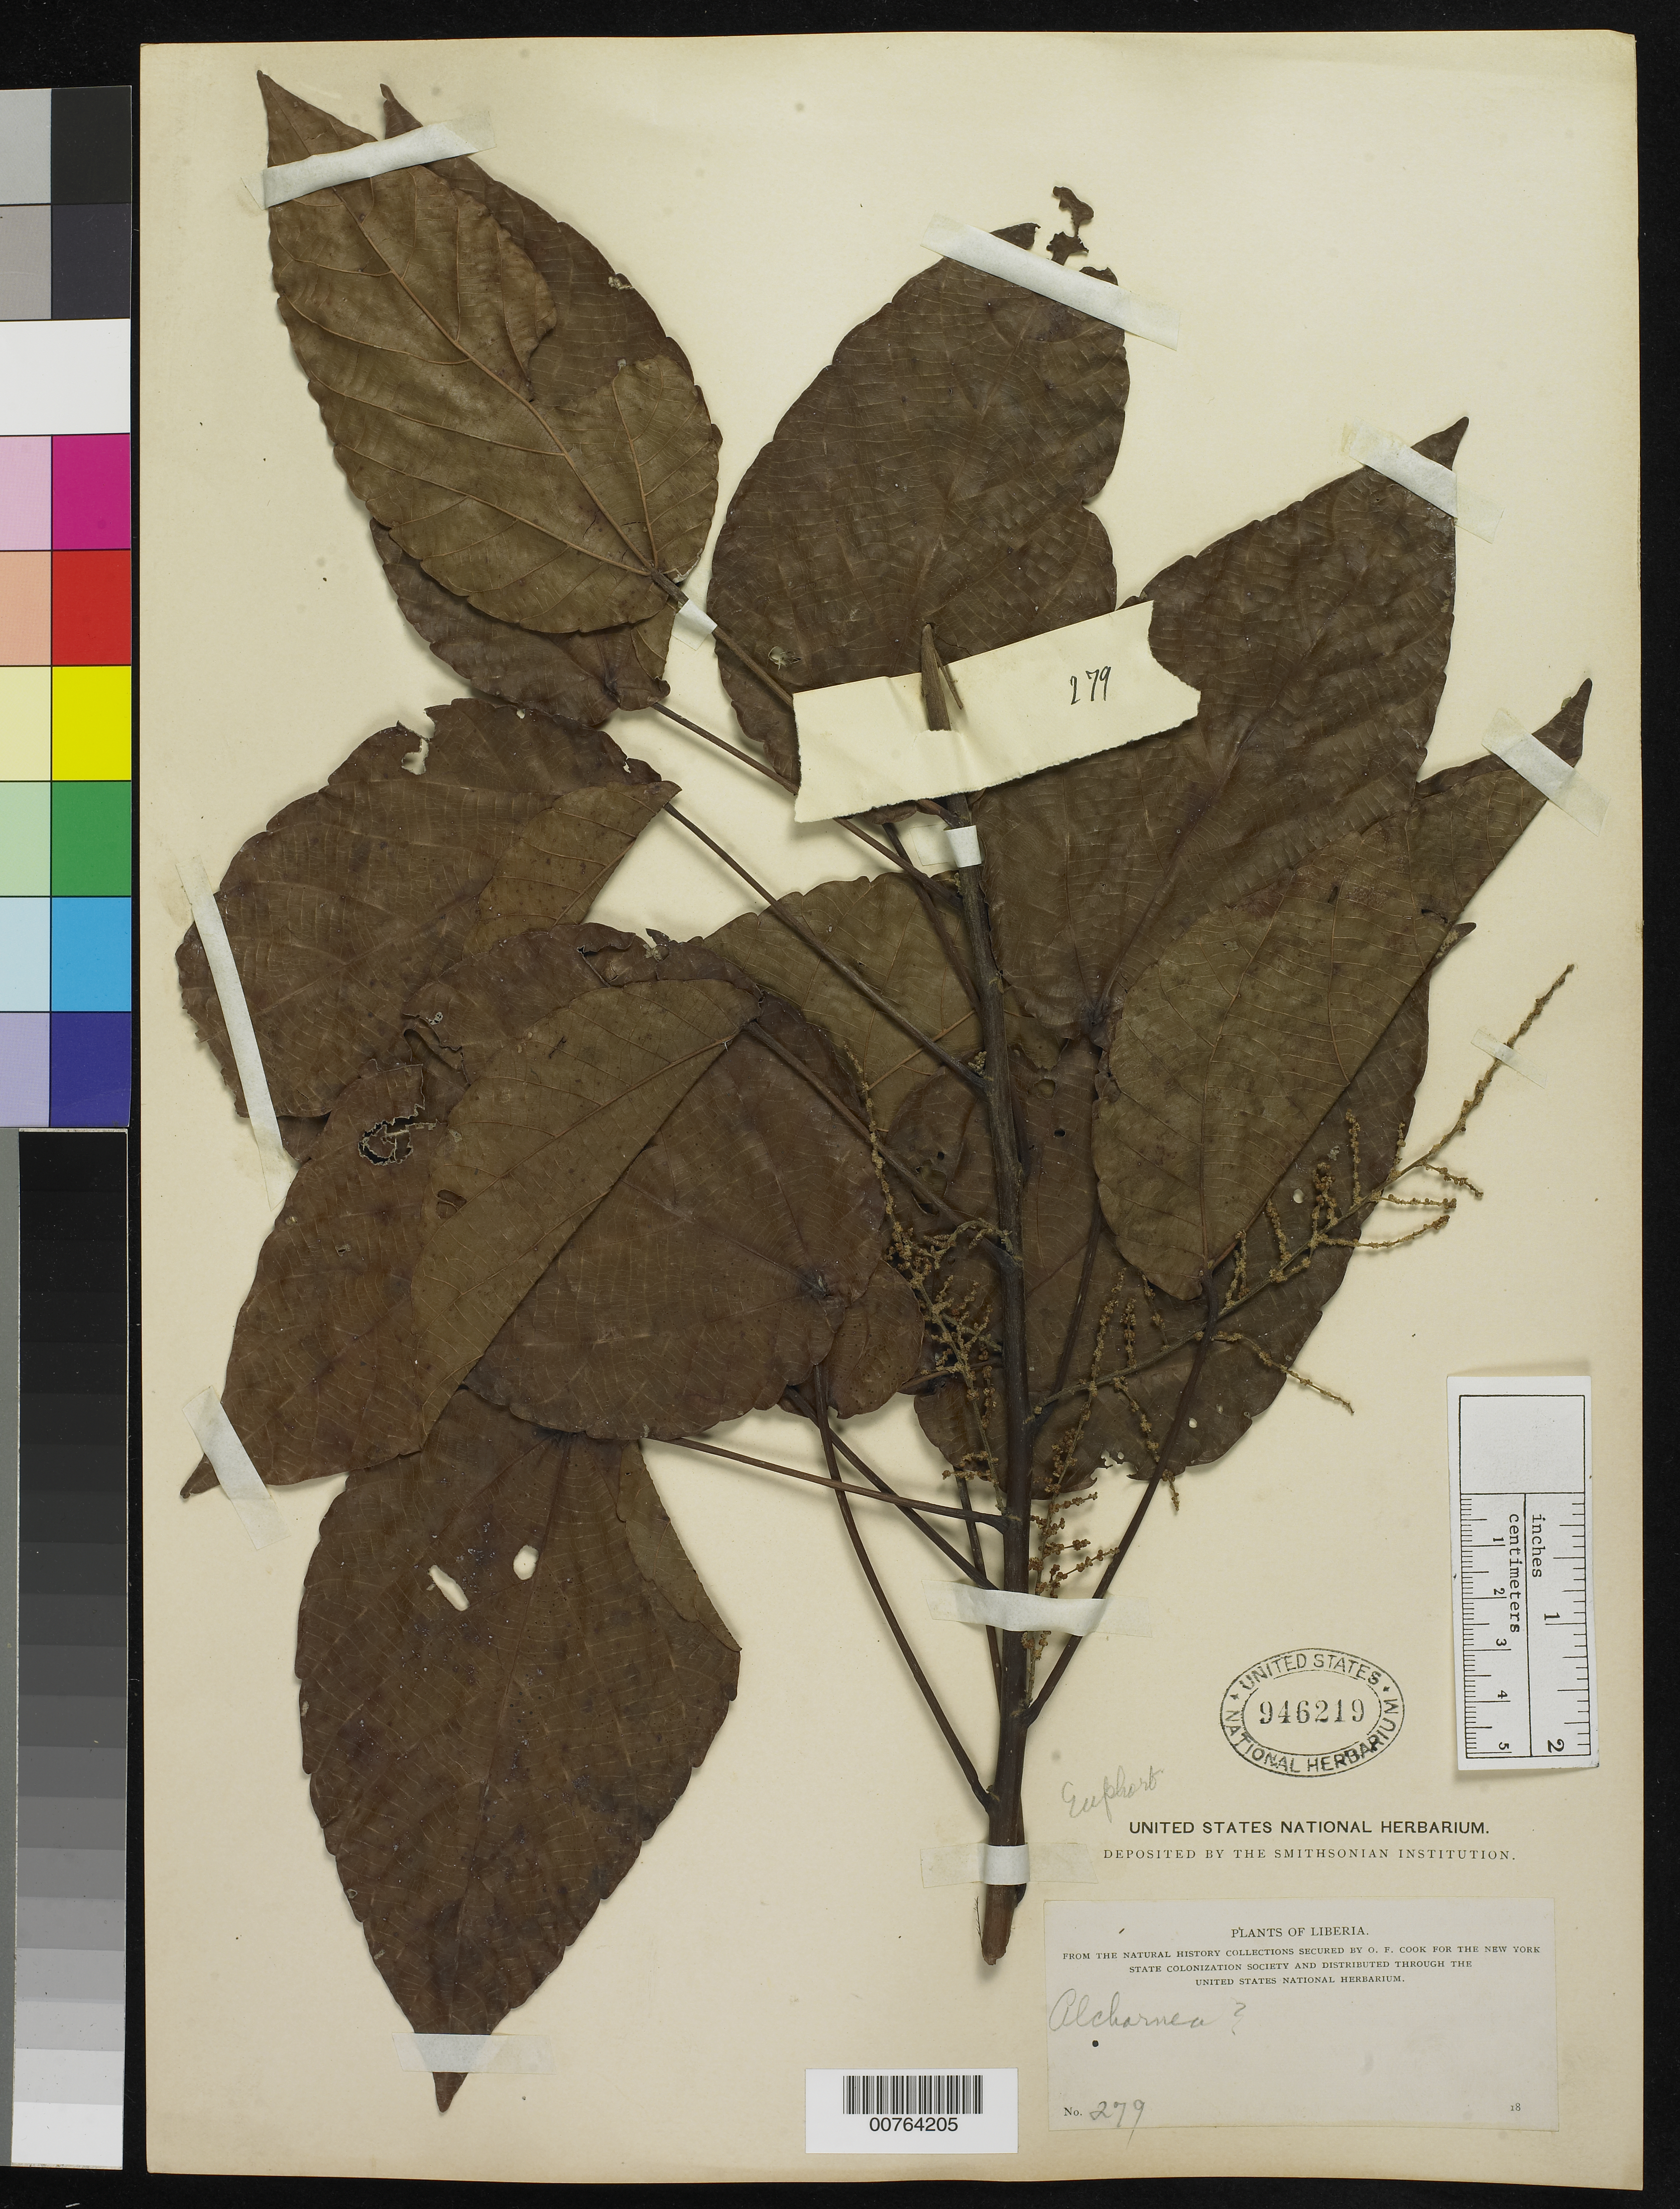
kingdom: Plantae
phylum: Tracheophyta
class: Magnoliopsida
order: Malpighiales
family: Euphorbiaceae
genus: Alchornea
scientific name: Alchornea cordifolia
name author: (Schumach. & Thonn.) Müll. Arg.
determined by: Barberá, P.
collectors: O. F. Cook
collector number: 279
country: Liberia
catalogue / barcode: US 946219